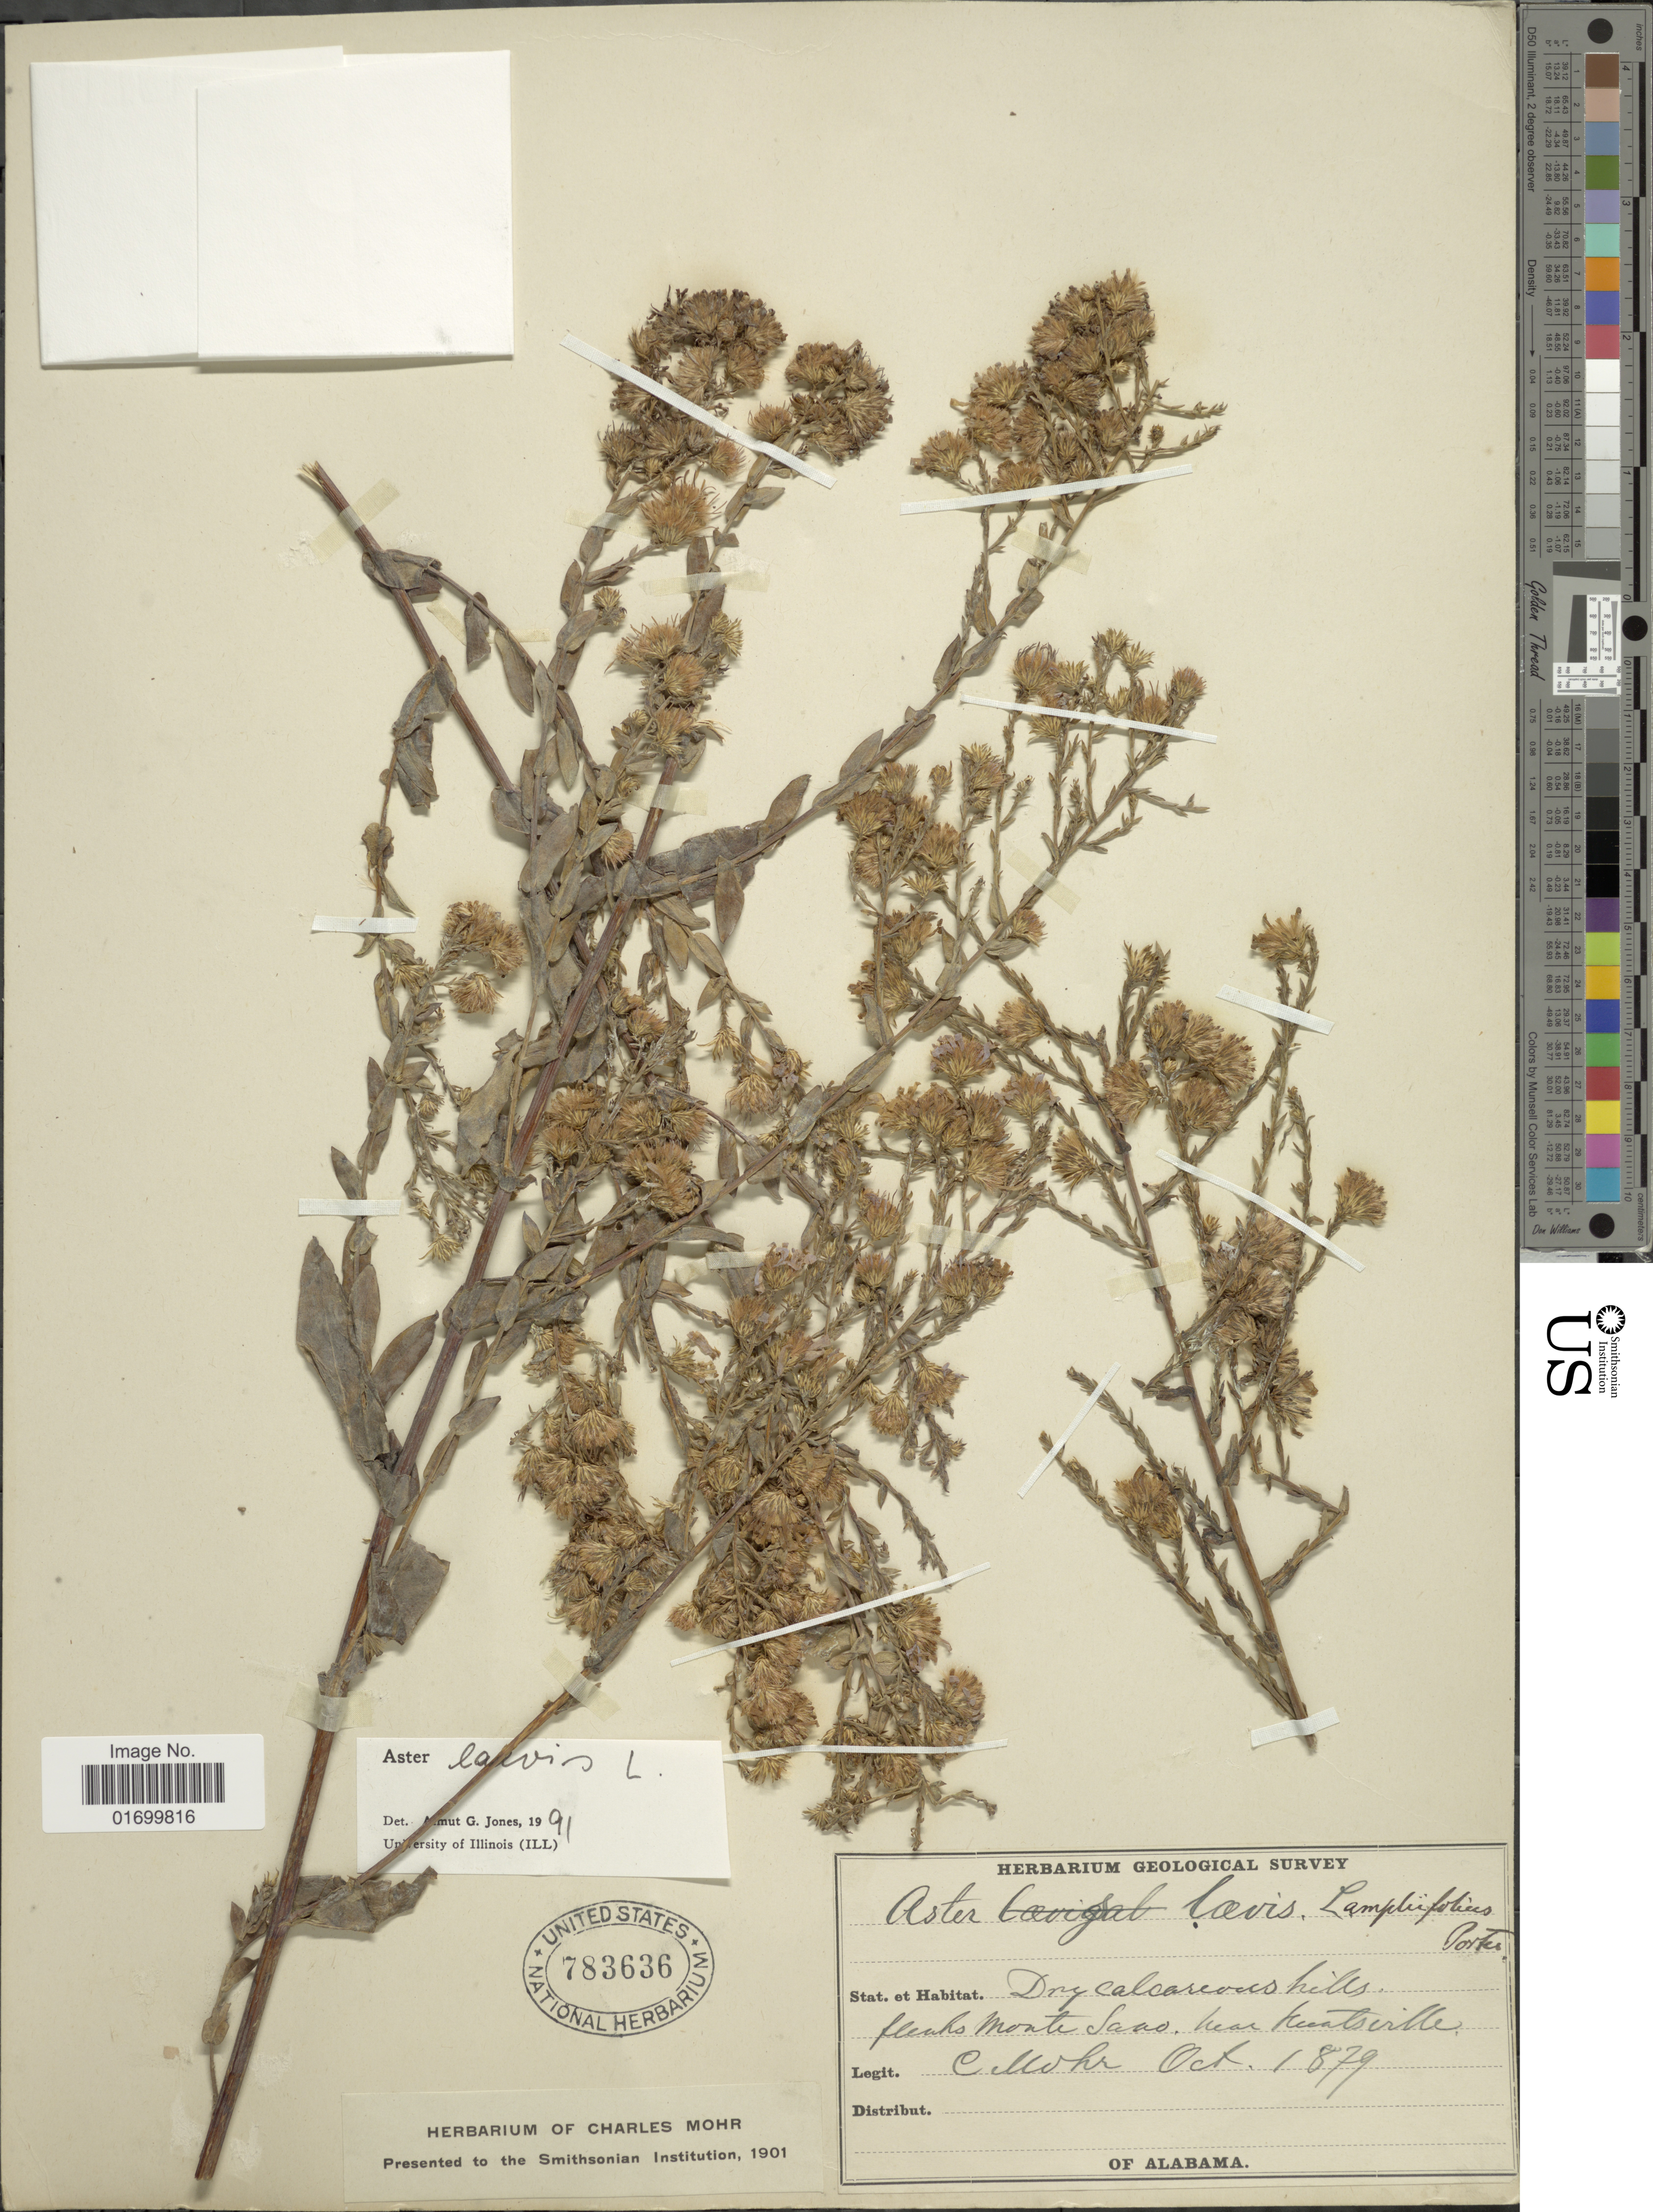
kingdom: Plantae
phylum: Tracheophyta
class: Magnoliopsida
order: Asterales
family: Asteraceae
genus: Symphyotrichum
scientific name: Symphyotrichum laeve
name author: (L.) Á. Löve & D. Löve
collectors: Mohr, C. T. (herbarium)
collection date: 1879-10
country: United States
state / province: Alabama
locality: Fleuks Monte Saad, near Hemtsville.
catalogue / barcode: US 783636